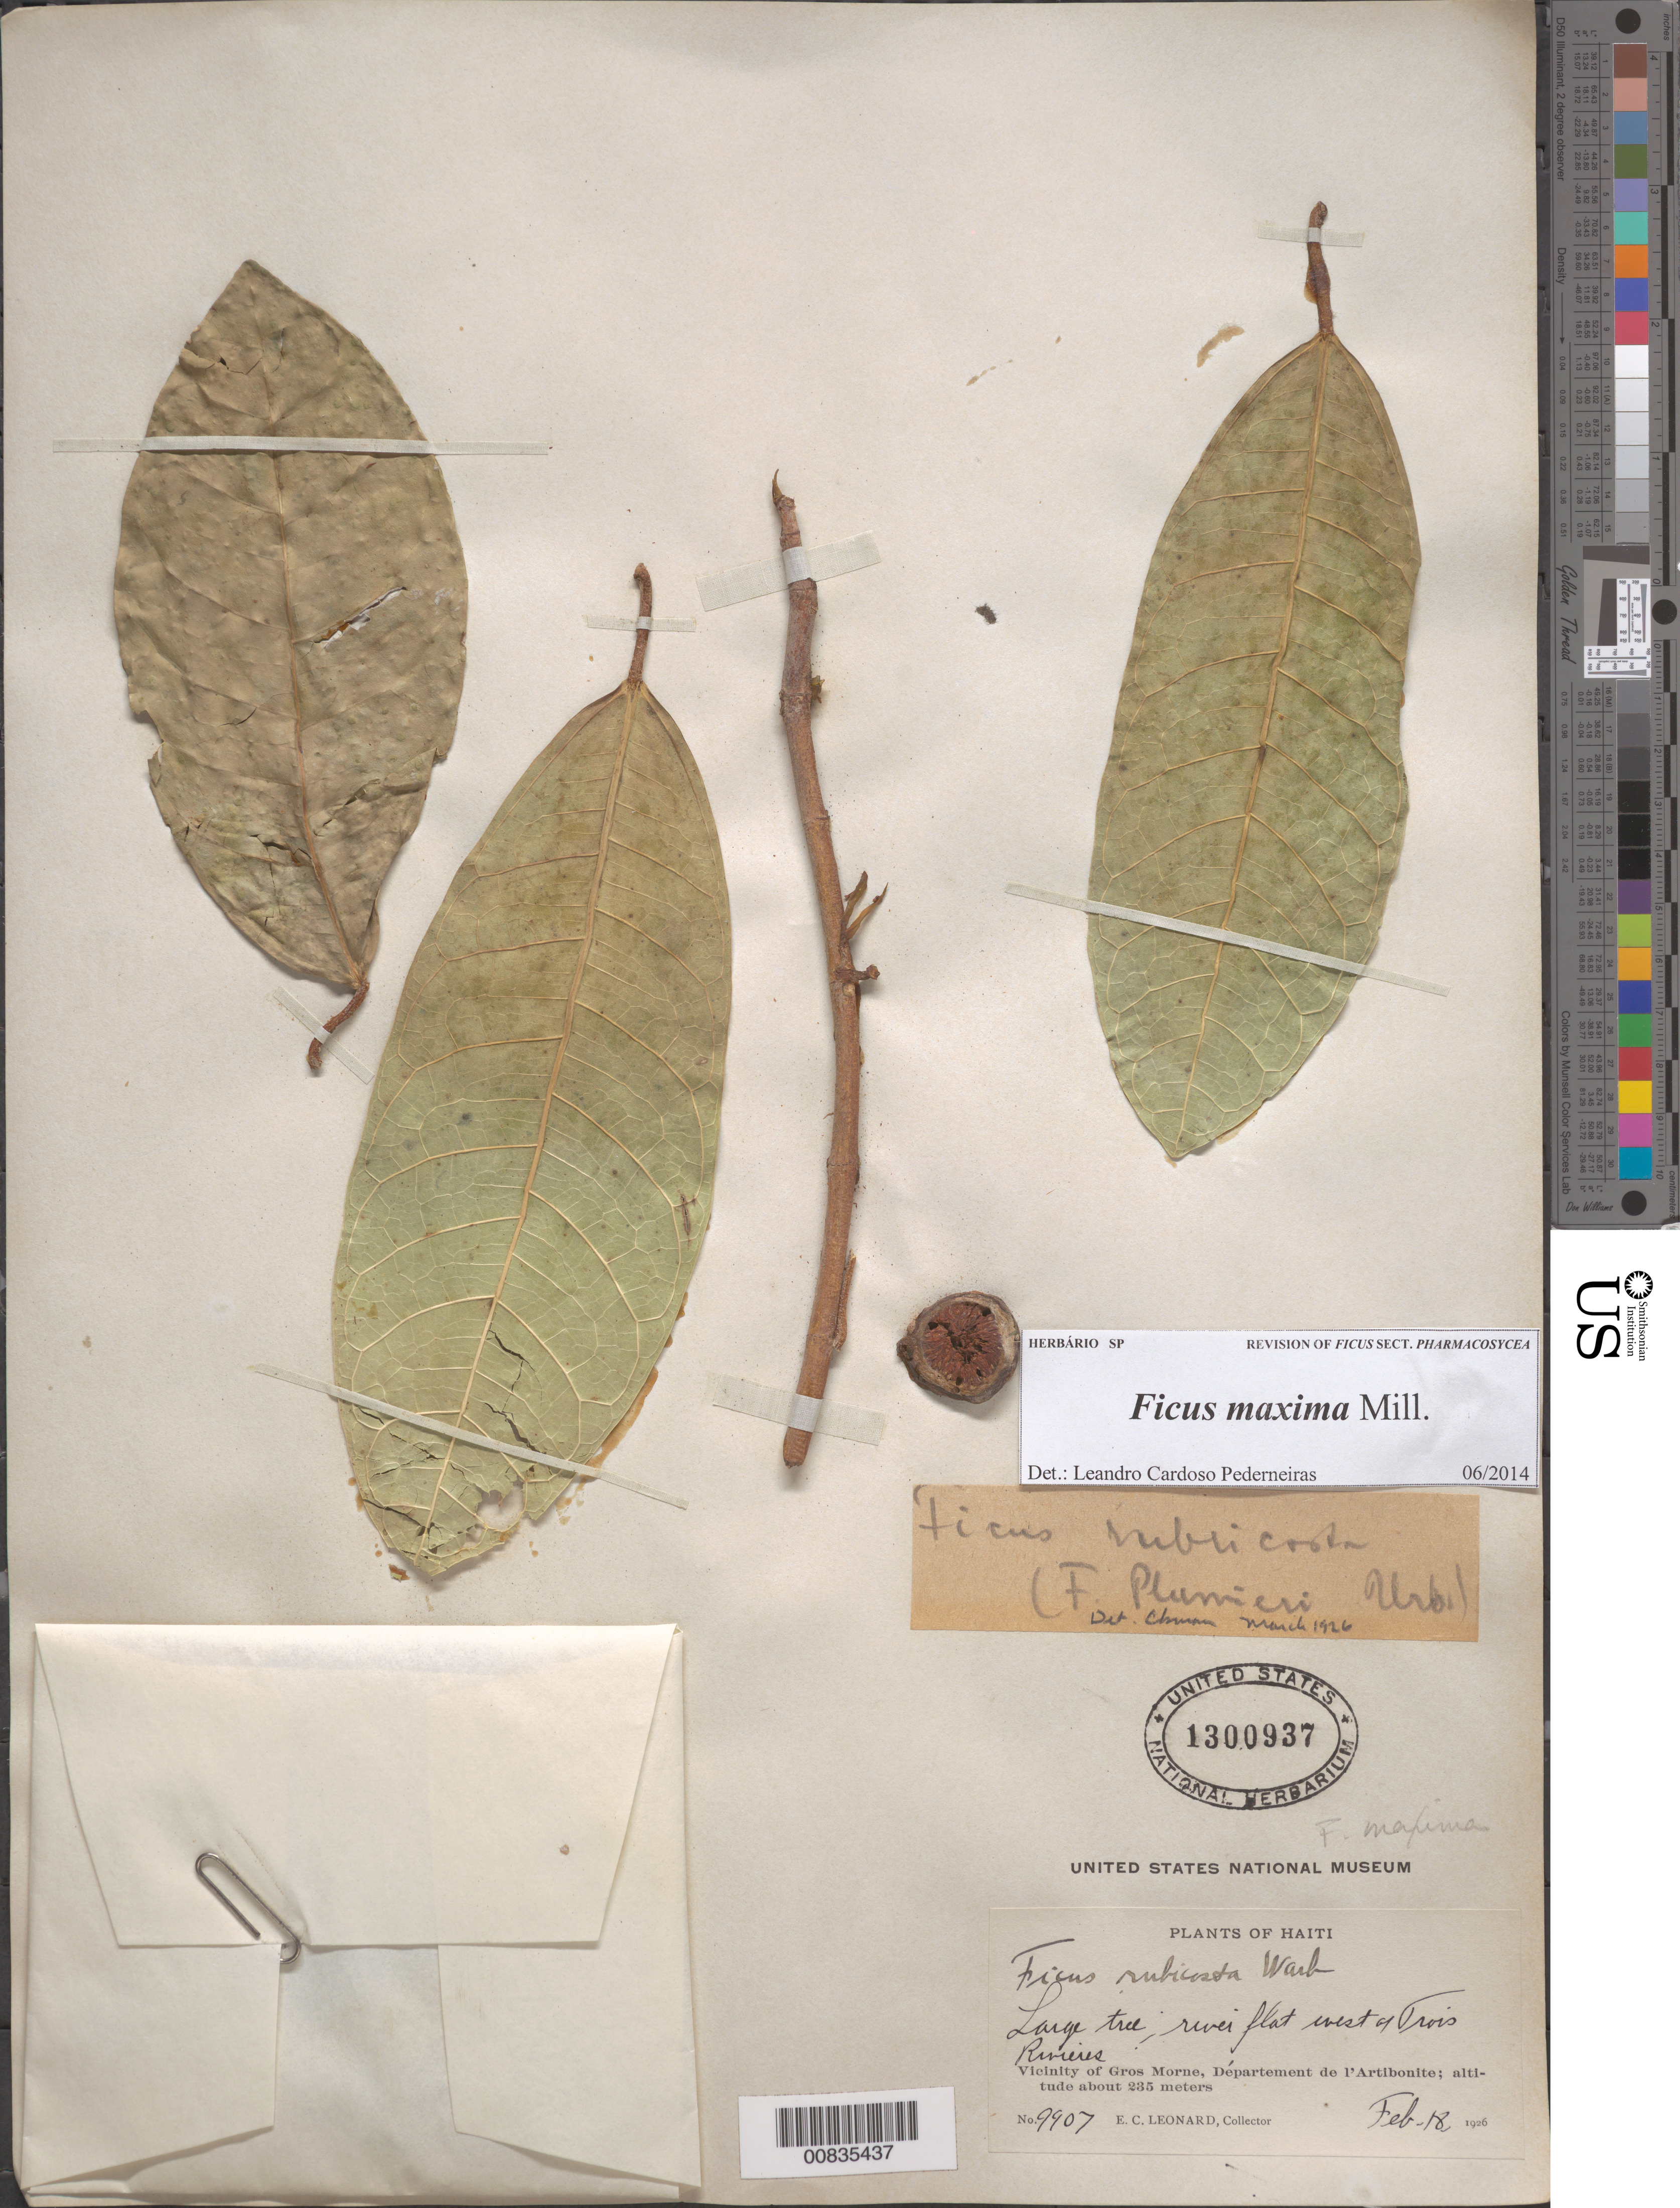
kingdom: Plantae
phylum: Tracheophyta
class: Magnoliopsida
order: Rosales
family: Moraceae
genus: Ficus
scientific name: Ficus maxima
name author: Mill.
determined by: Cardoso Pederneiras, L.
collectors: E. C. Leonard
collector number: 9907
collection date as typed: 18 Feb 1926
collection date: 1926-02-18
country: Haiti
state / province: Artibonite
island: Hispaniola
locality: Vicinity of Gros Morne, river flat west of Trois Rivières.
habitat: River flat.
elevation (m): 235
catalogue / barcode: US 1300937